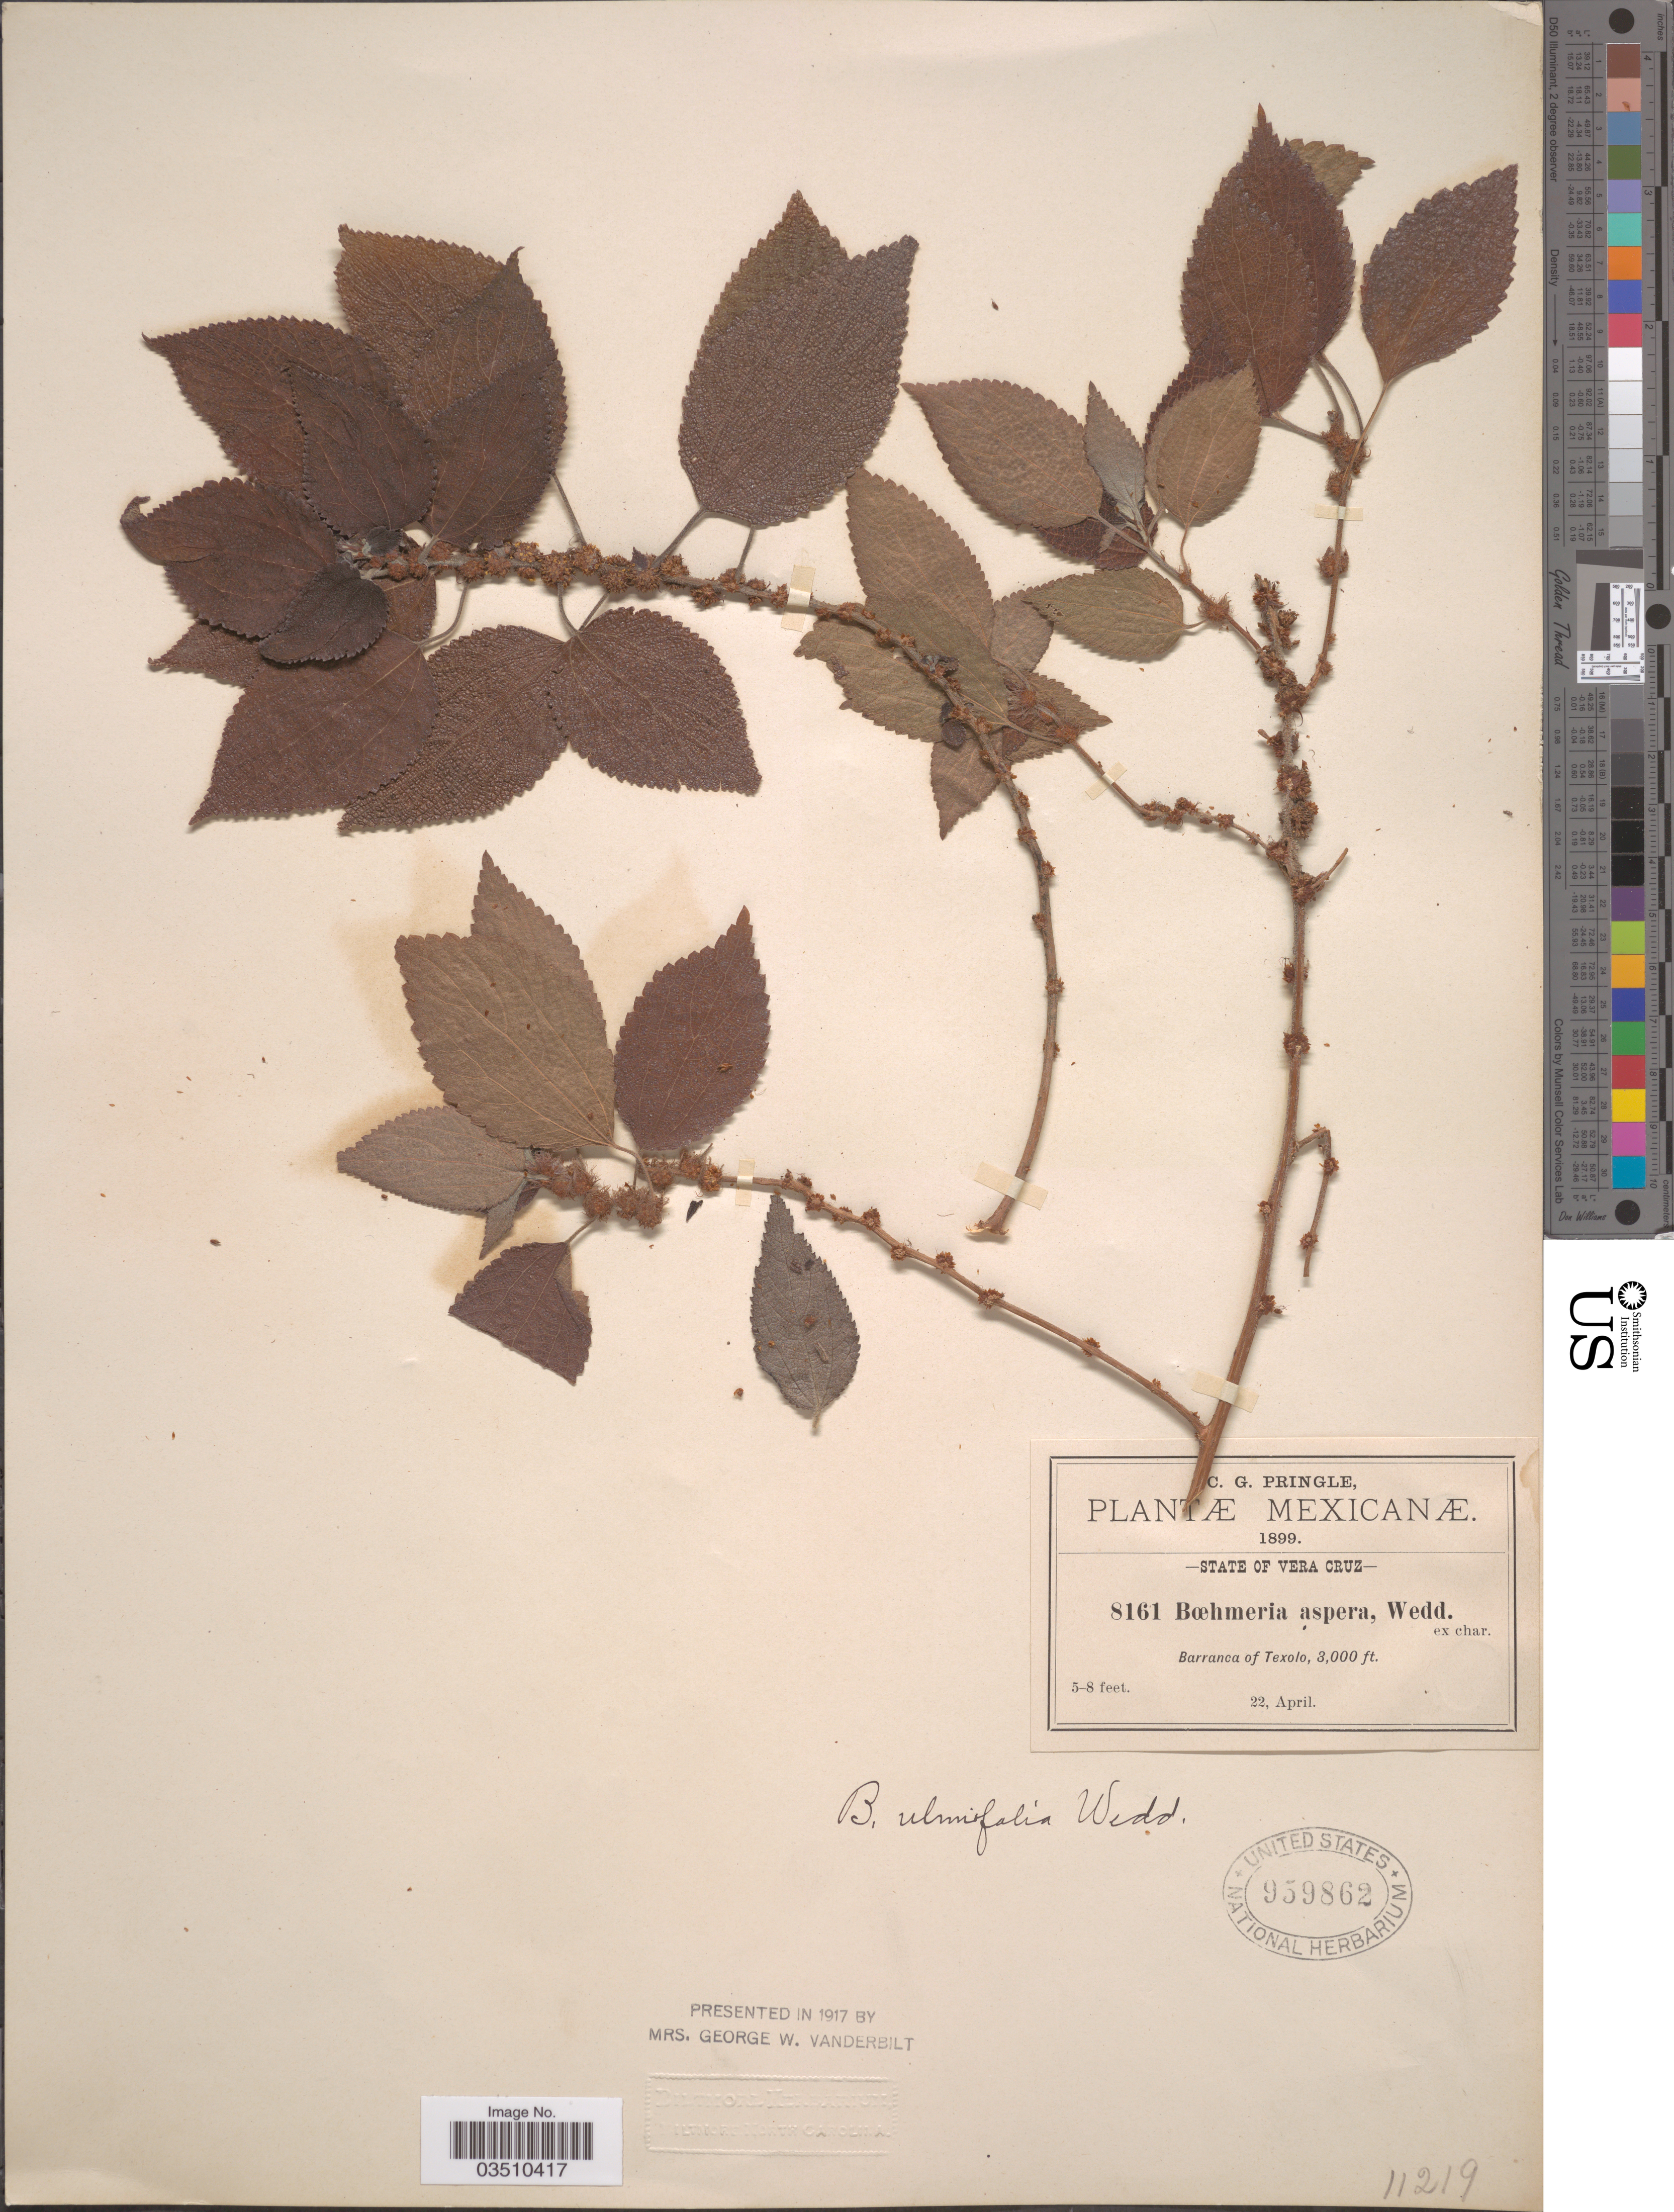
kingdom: Plantae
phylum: Tracheophyta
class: Magnoliopsida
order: Rosales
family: Urticaceae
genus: Phenax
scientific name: Phenax rugosus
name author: (Poir.) Wedd.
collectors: C. G. Pringle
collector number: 8161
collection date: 1899-04-22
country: Mexico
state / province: Veracruz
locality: State of Vera Cruz. Barranca of Texolo.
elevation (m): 914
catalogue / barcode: US 959862